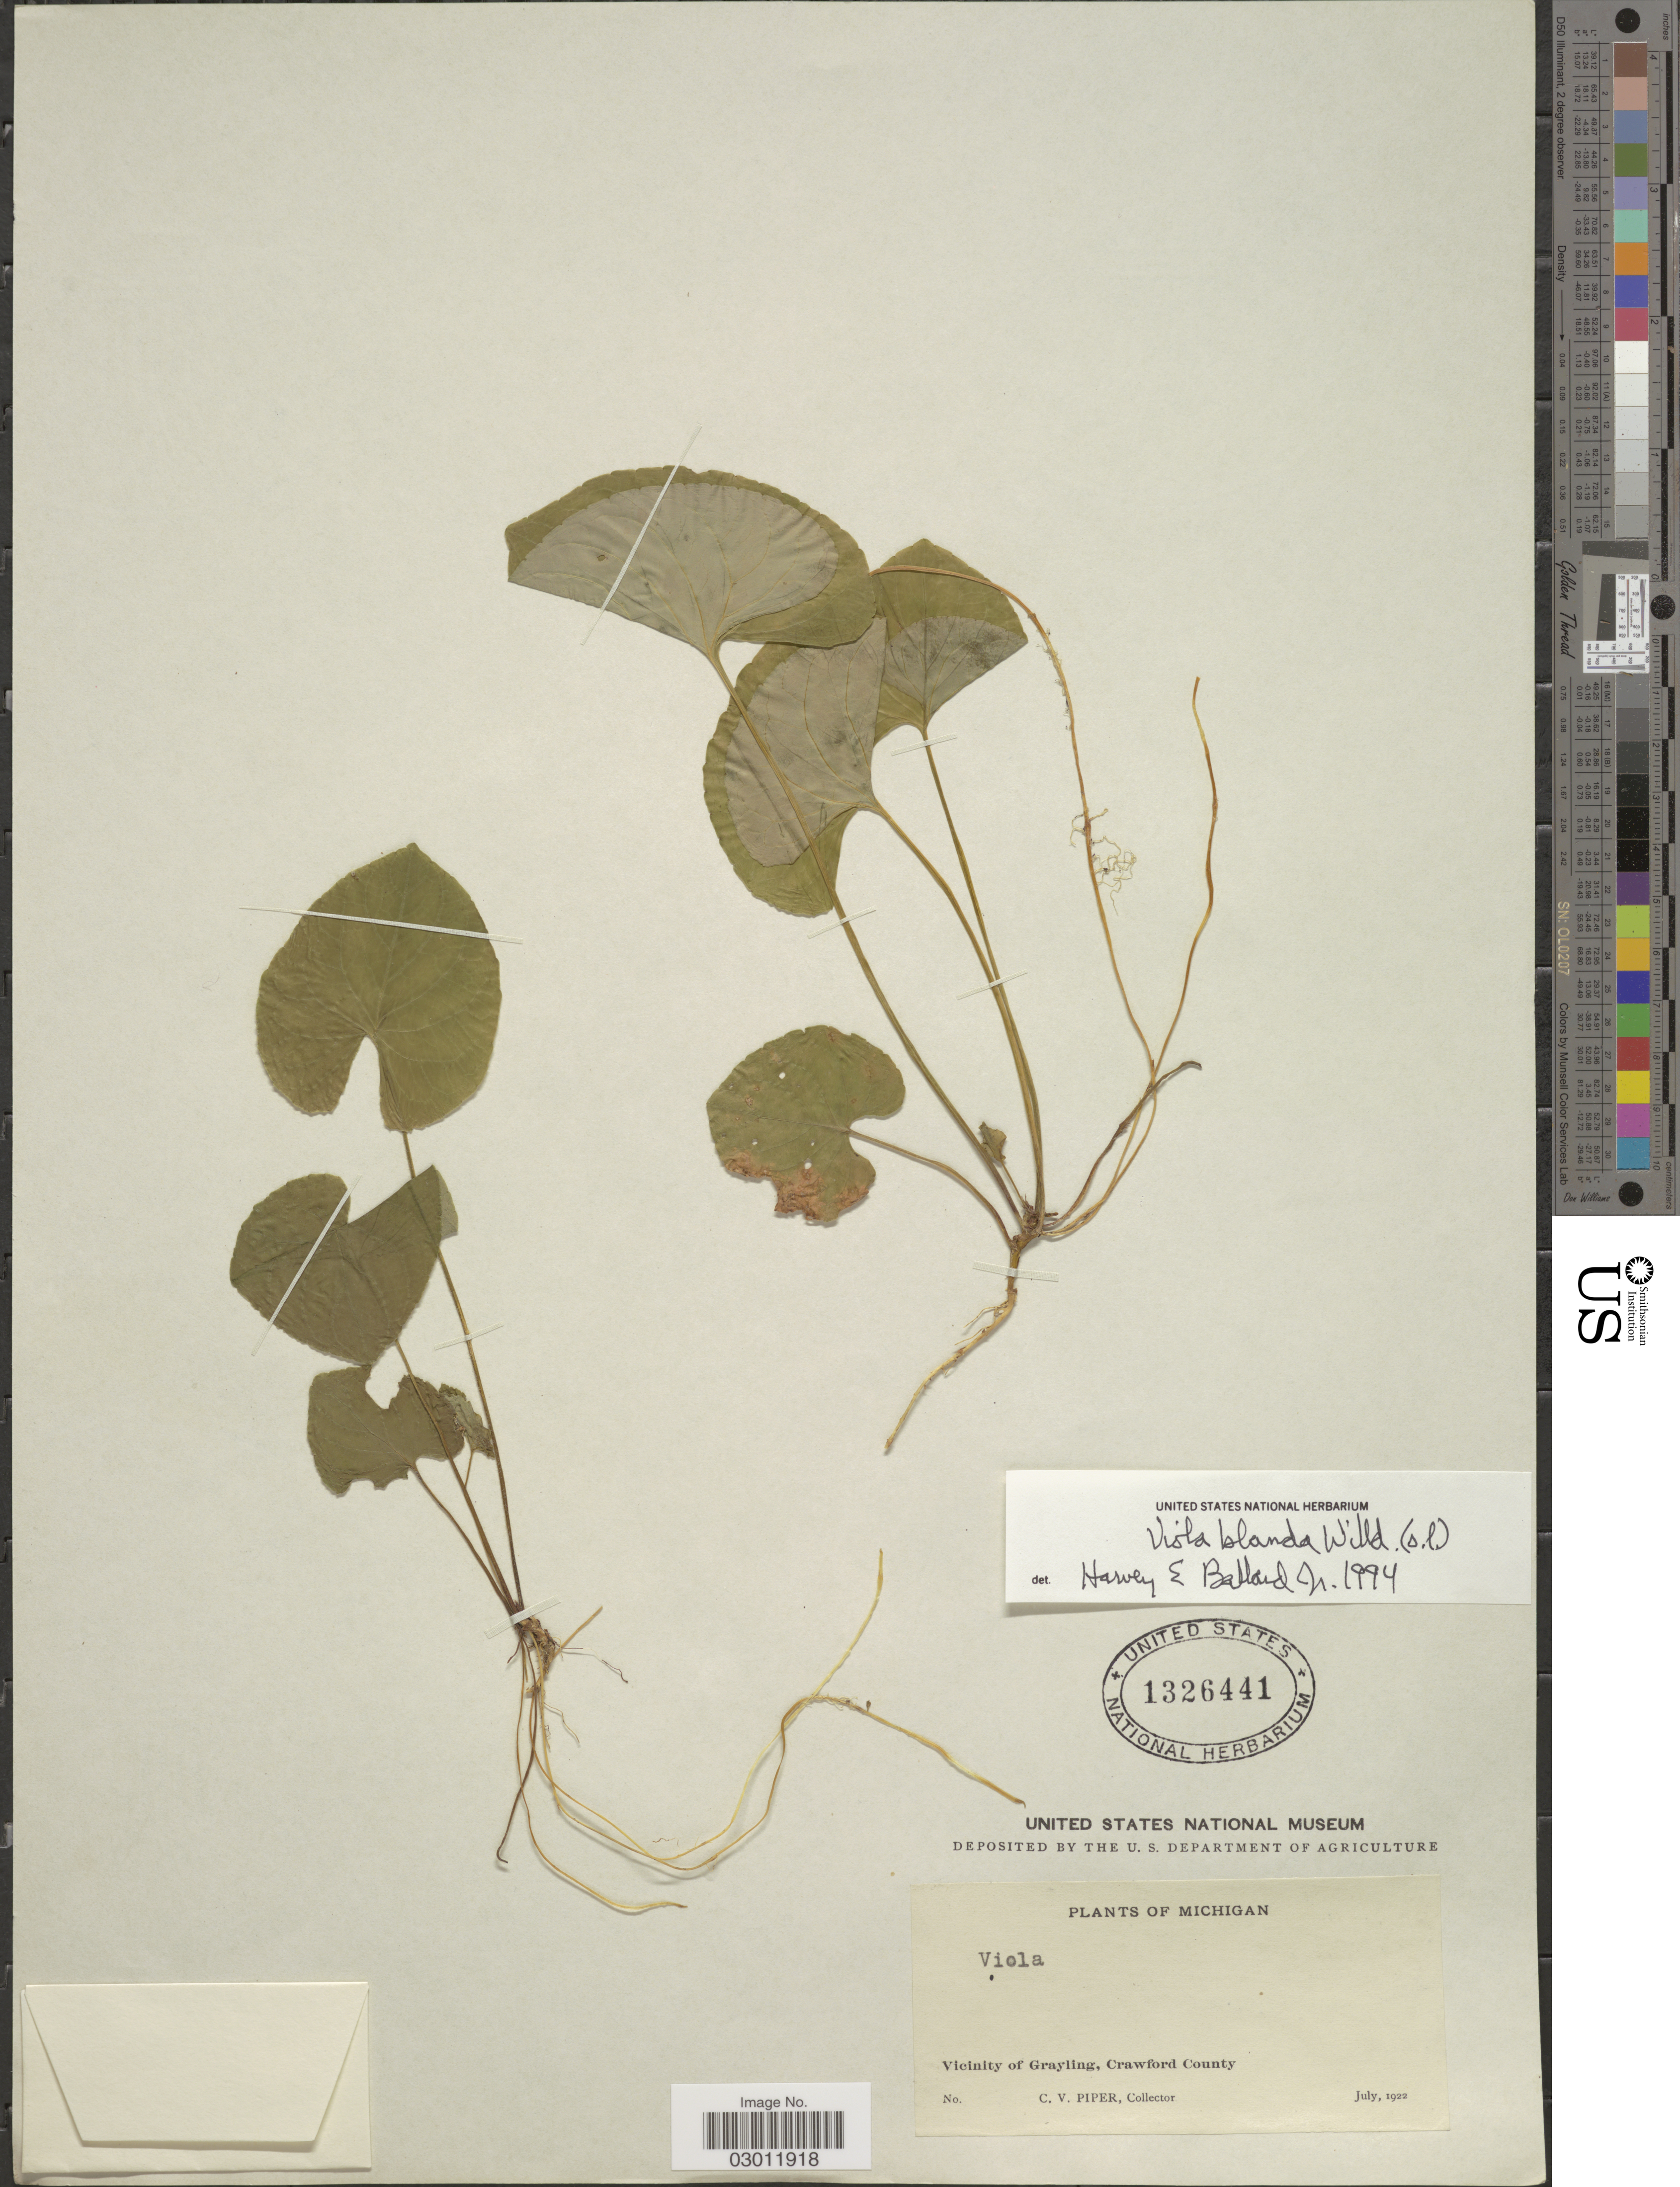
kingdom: Plantae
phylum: Tracheophyta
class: Magnoliopsida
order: Malpighiales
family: Violaceae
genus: Viola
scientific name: Viola blanda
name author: Willd.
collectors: C. V. Piper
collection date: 1922-07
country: United States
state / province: Michigan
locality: Vicinity of Grayling, Crawford County.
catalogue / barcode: US 1326441